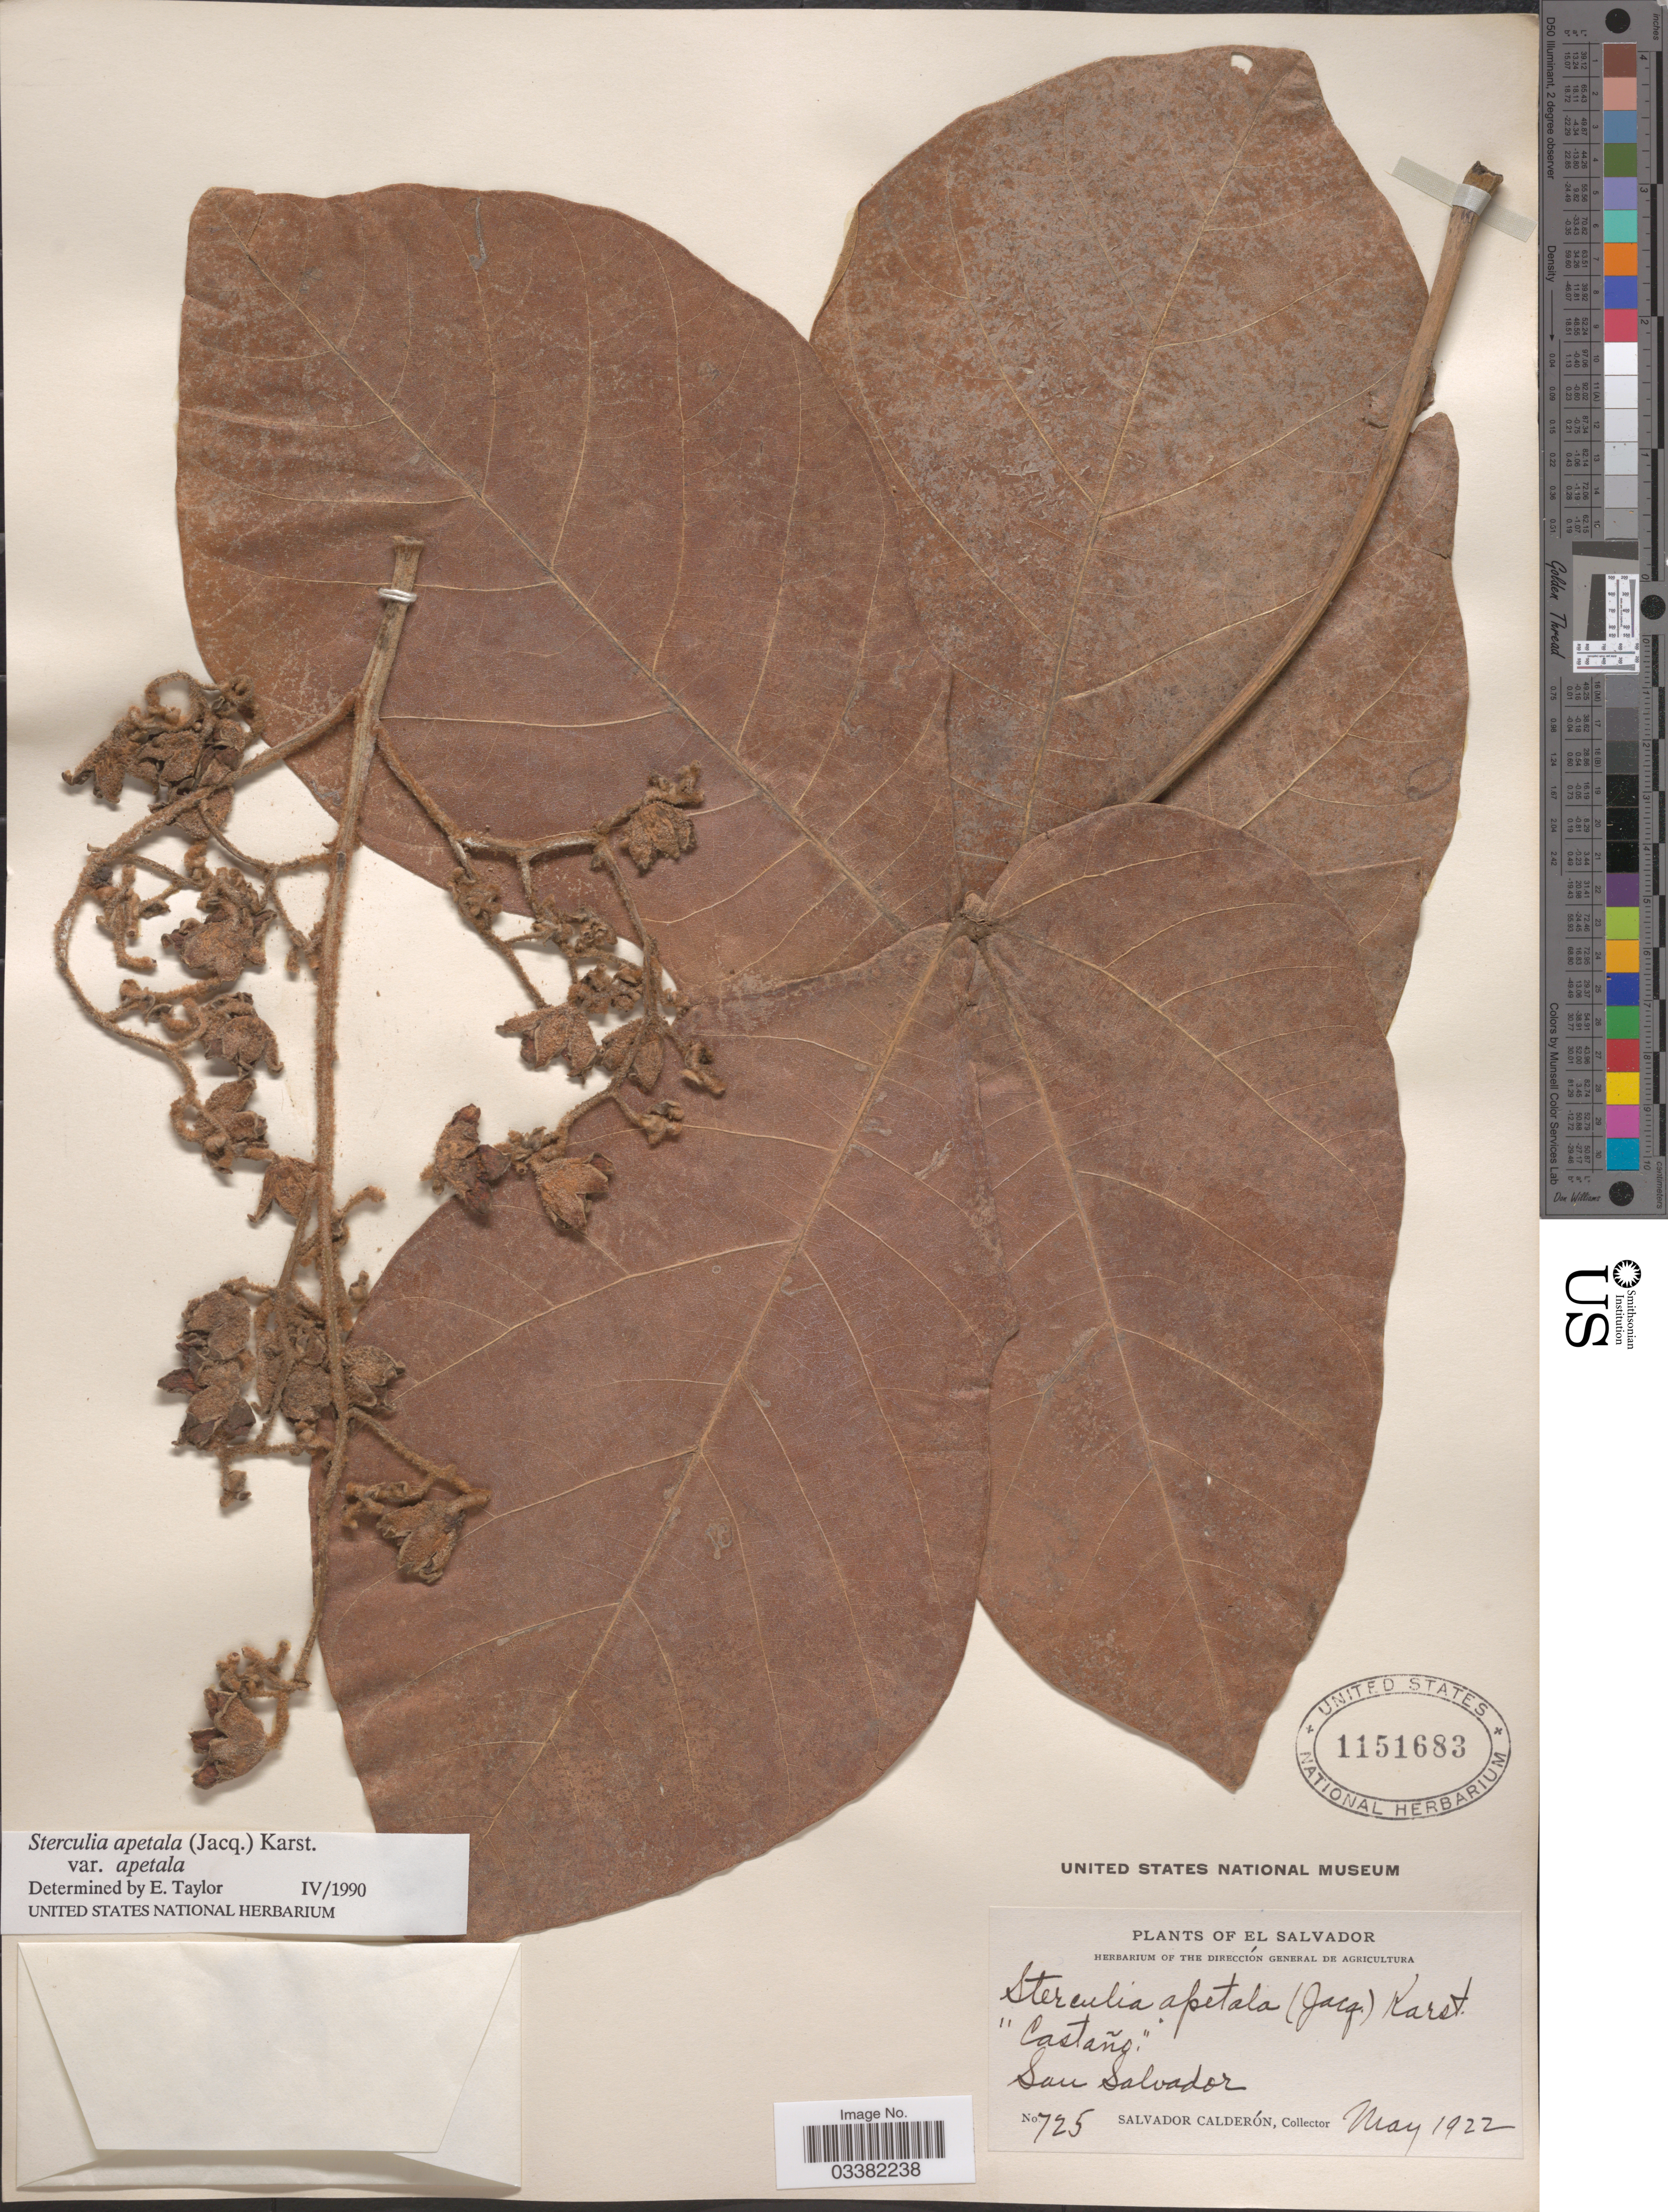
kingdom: Plantae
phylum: Tracheophyta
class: Magnoliopsida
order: Malvales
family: Malvaceae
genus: Sterculia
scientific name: Sterculia apetala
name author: (Jacq.) H. Karst.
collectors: S. Calderón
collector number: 725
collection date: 1922-05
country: El Salvador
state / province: San Salvador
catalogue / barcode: US 1151683